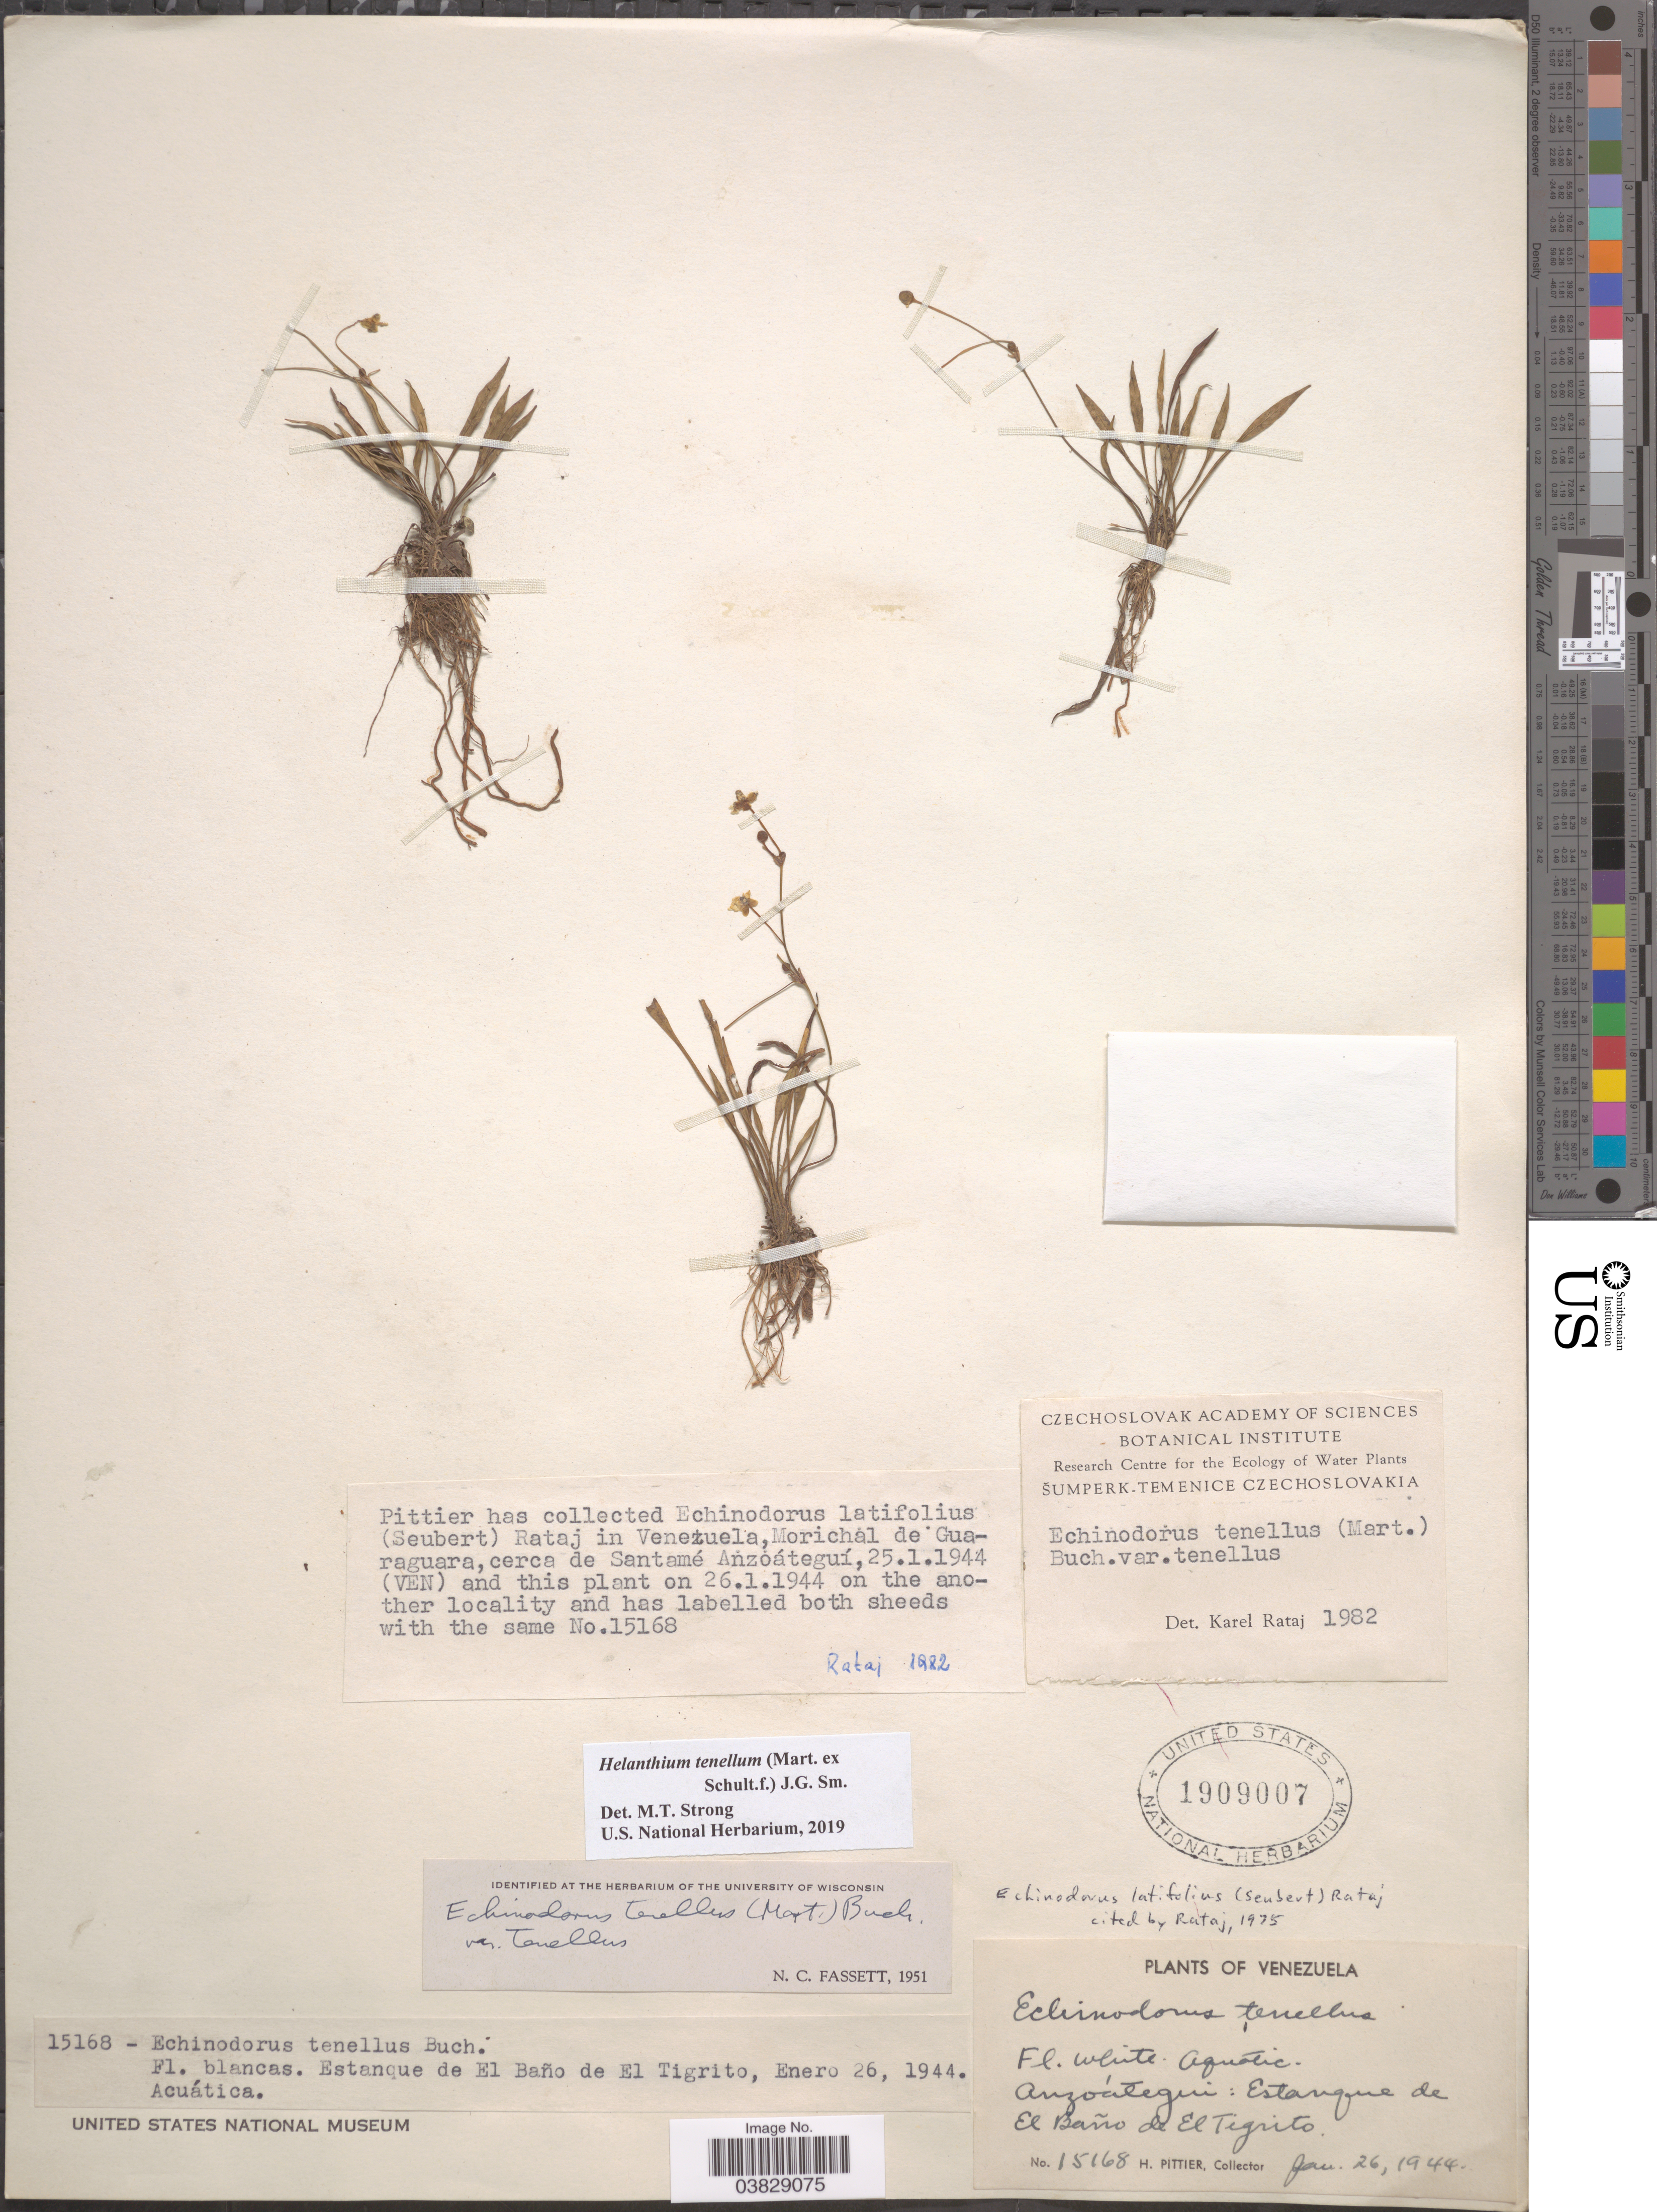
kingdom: Plantae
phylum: Tracheophyta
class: Liliopsida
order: Alismatales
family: Alismataceae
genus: Helanthium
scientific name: Helanthium tenellum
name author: (Mart. ex Schult. f.) J.G. Sm.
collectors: H. F. Pittier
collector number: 15168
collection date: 1944-01-26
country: Venezuela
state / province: Anzoategui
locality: Estanque de El Baño de El Tigrito.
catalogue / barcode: US 1909007